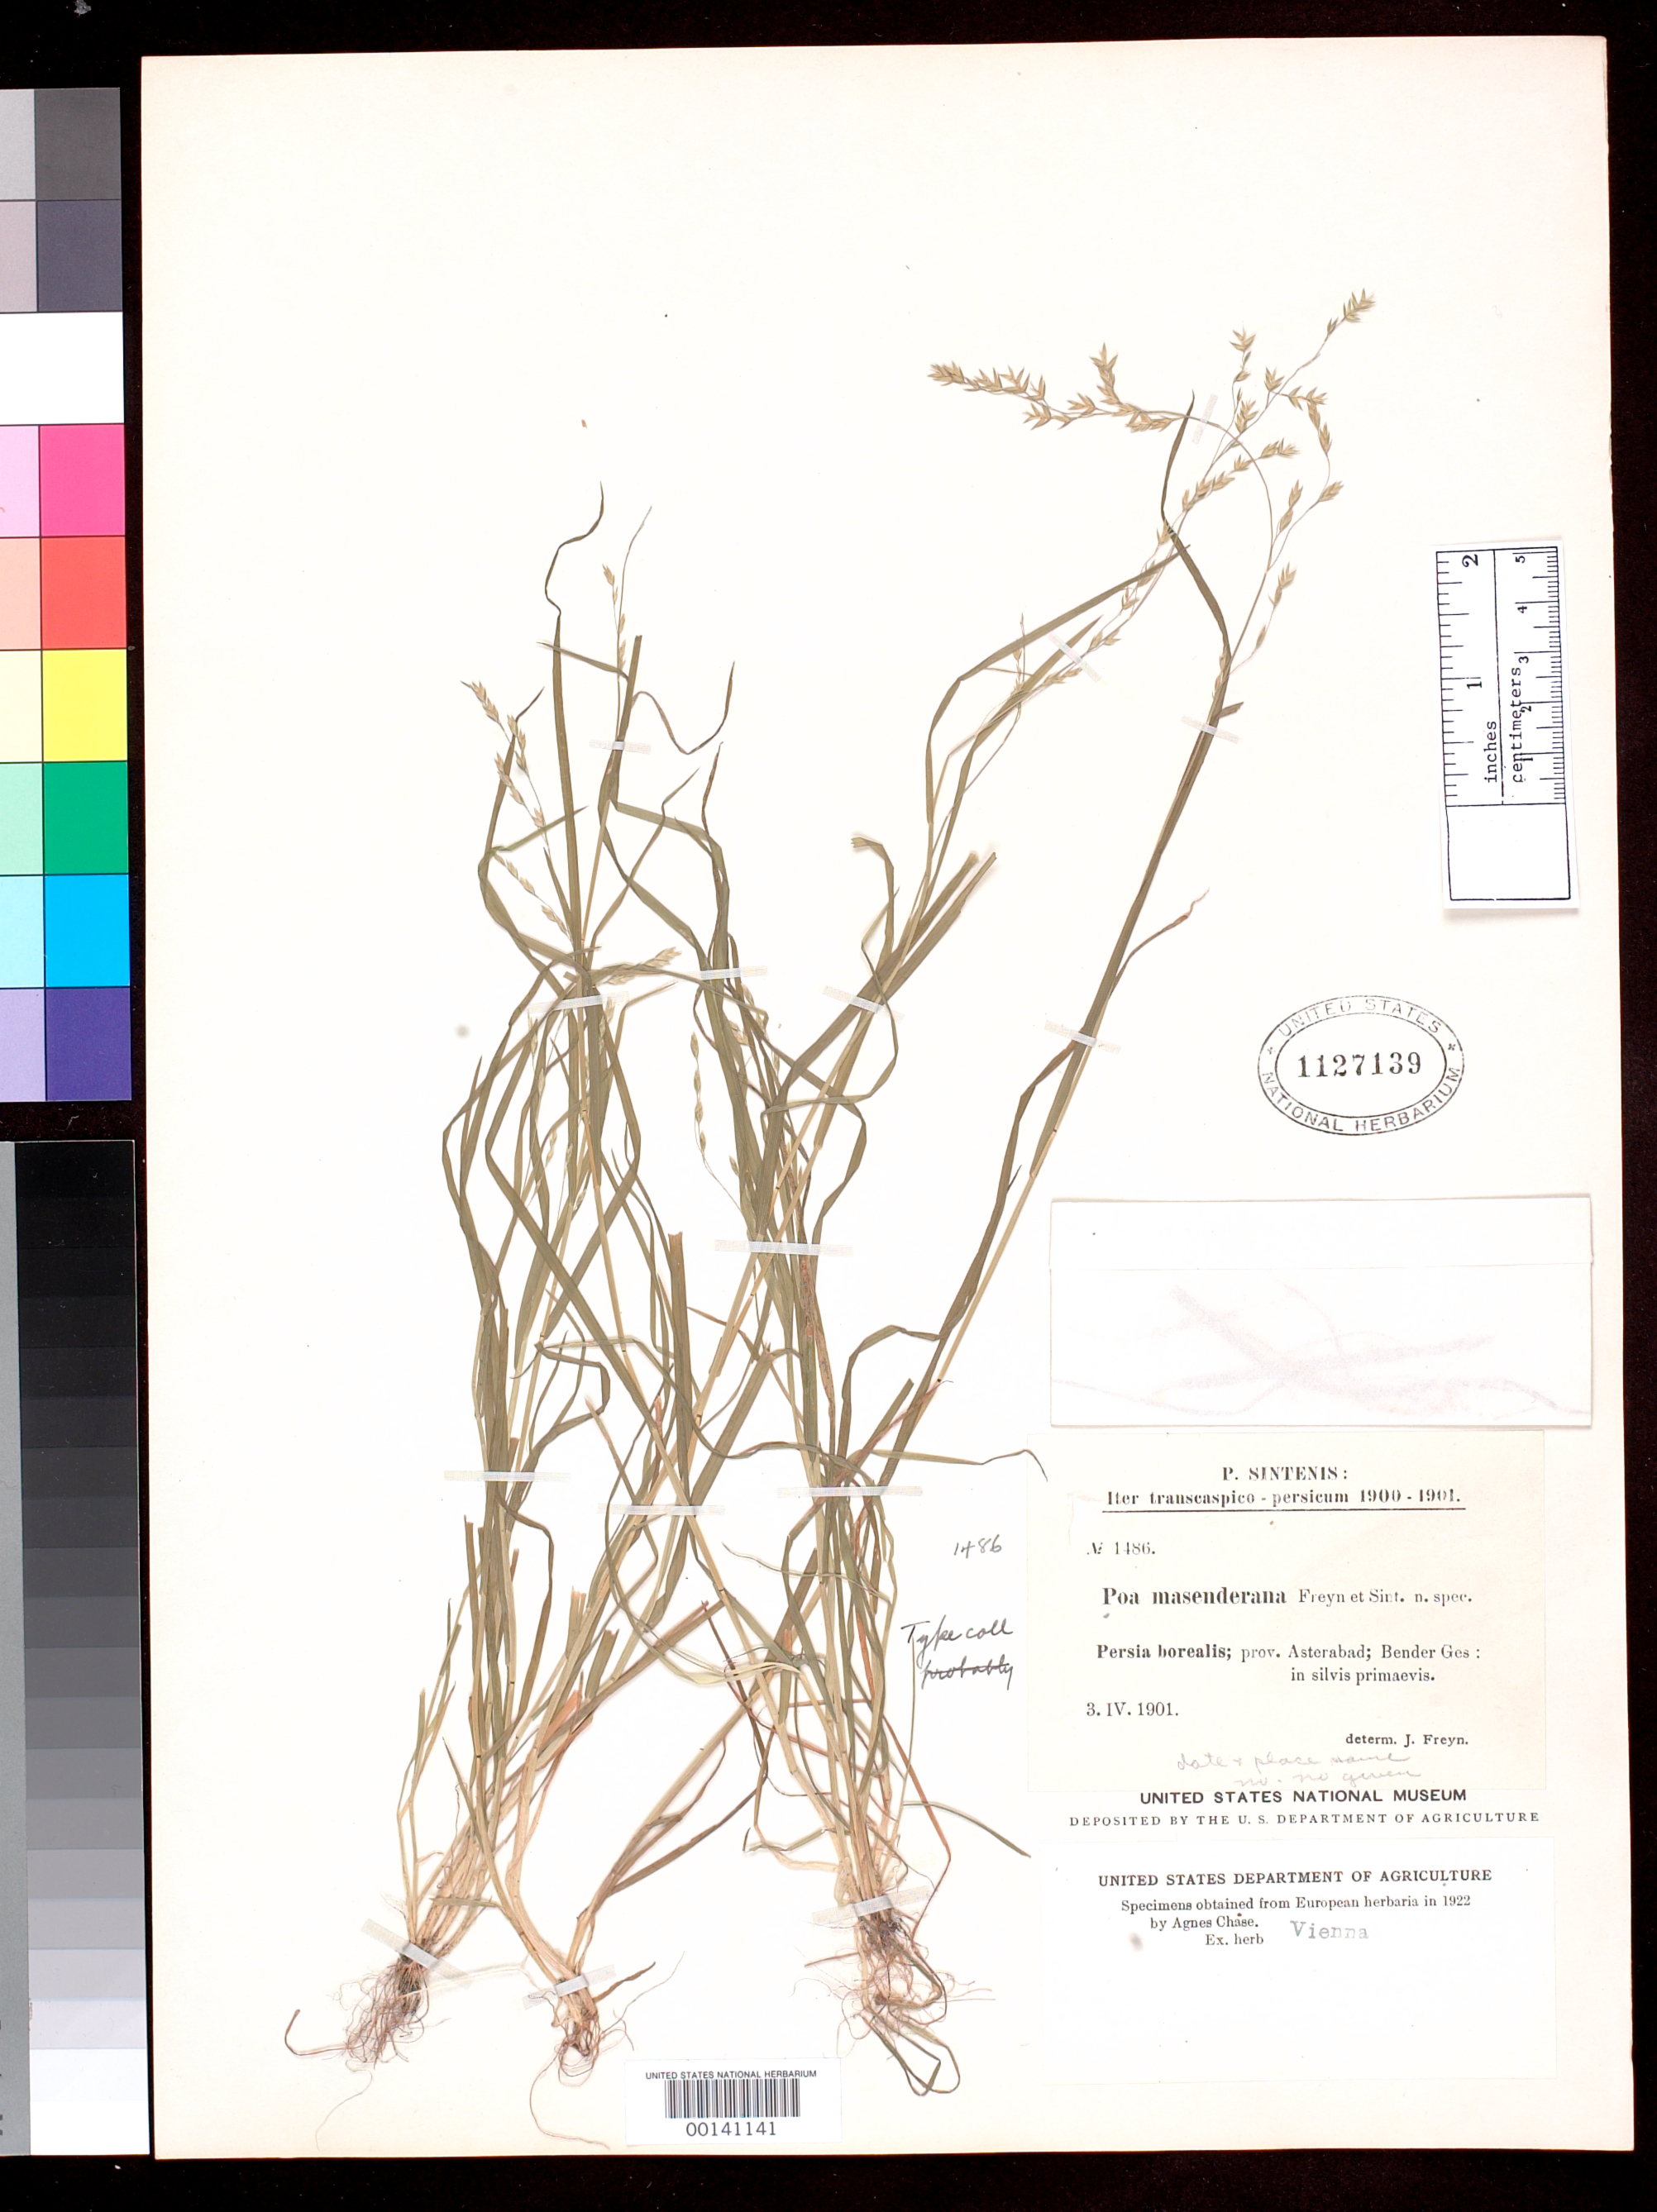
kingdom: Plantae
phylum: Tracheophyta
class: Liliopsida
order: Poales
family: Poaceae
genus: Poa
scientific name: Poa masenderana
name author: Freyn & Sint.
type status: Isotype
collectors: P. Sintenis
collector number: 1486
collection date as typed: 03 Apr 1901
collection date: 1901-04-03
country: Iran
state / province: Mazandaran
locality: Bender Ges, Asterabad Prov.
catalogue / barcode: US 1127139